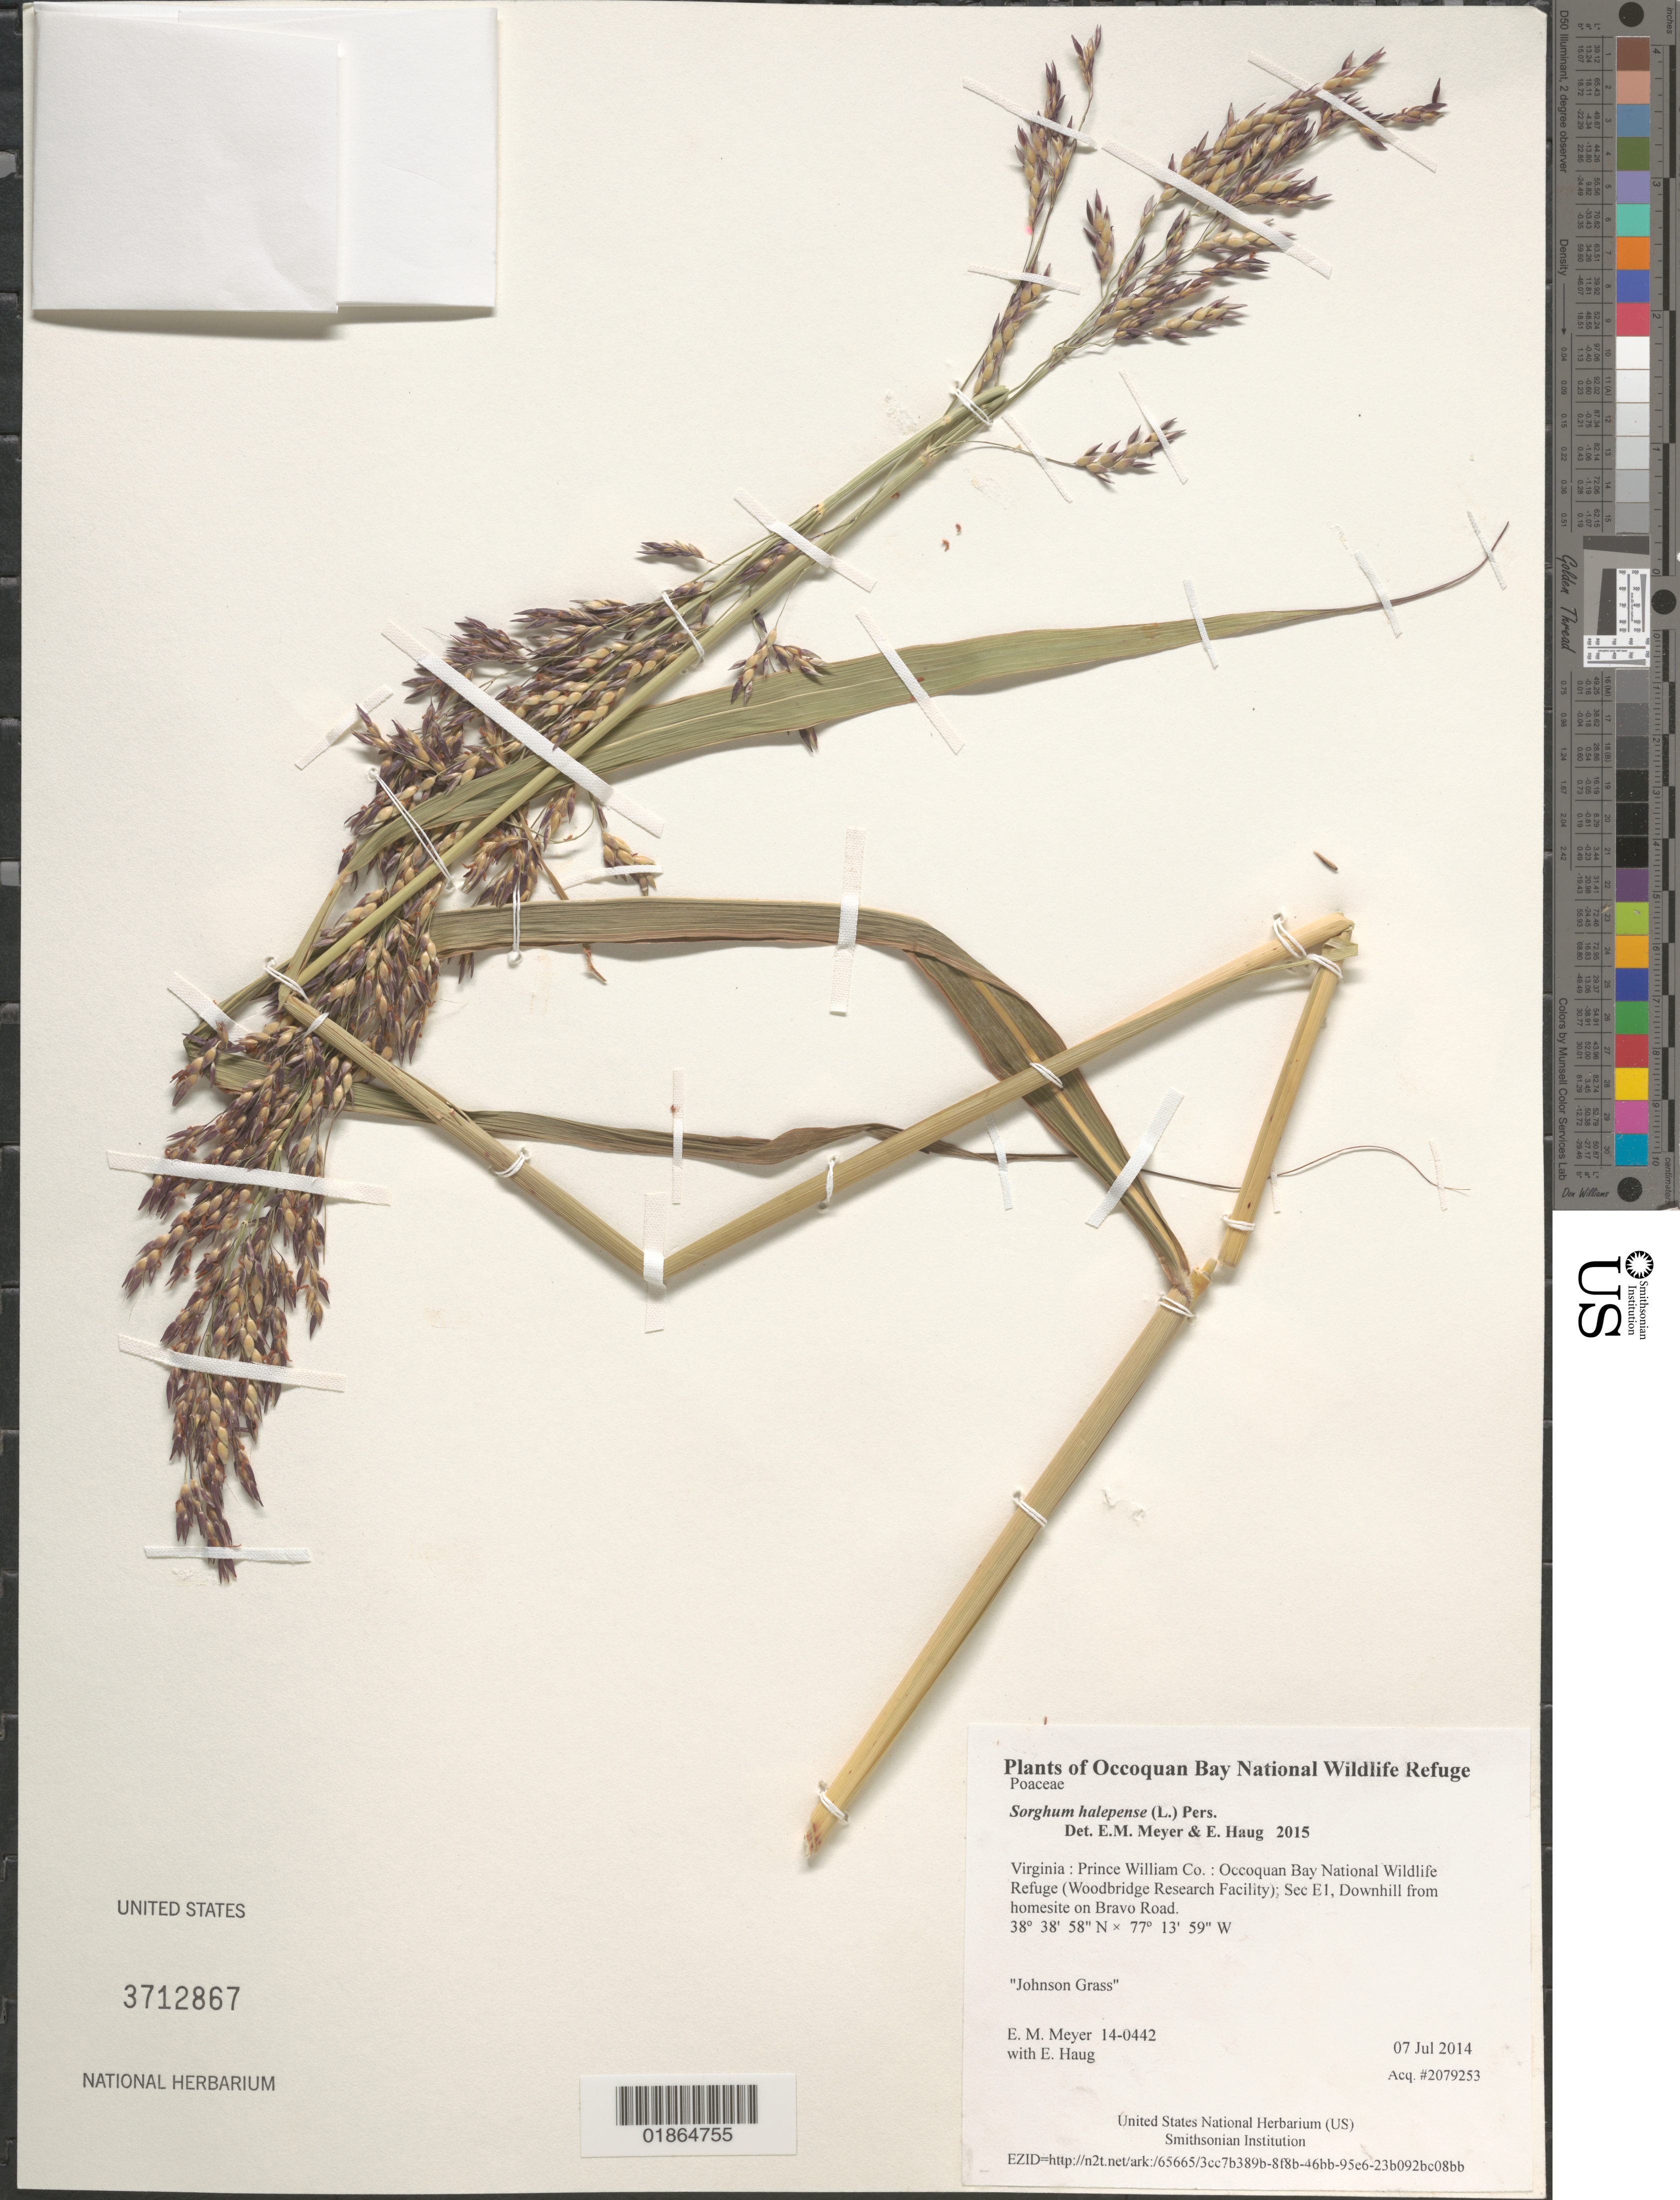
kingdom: Plantae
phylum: Tracheophyta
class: Liliopsida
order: Poales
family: Poaceae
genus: Sorghum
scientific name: Sorghum halepense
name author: (L.) Pers.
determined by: Meyer, E. M.; Haug, E.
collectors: E. M. Meyer & E. Haug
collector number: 14-0442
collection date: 2014-07-07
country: United States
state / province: Virginia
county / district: Prince William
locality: Occoquan Bay National Wildlife Refuge (Woodbridge Research Facility); Sec E1, Downhill from homesite on Bravo Road.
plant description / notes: Johnson Grass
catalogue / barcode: US 3712867